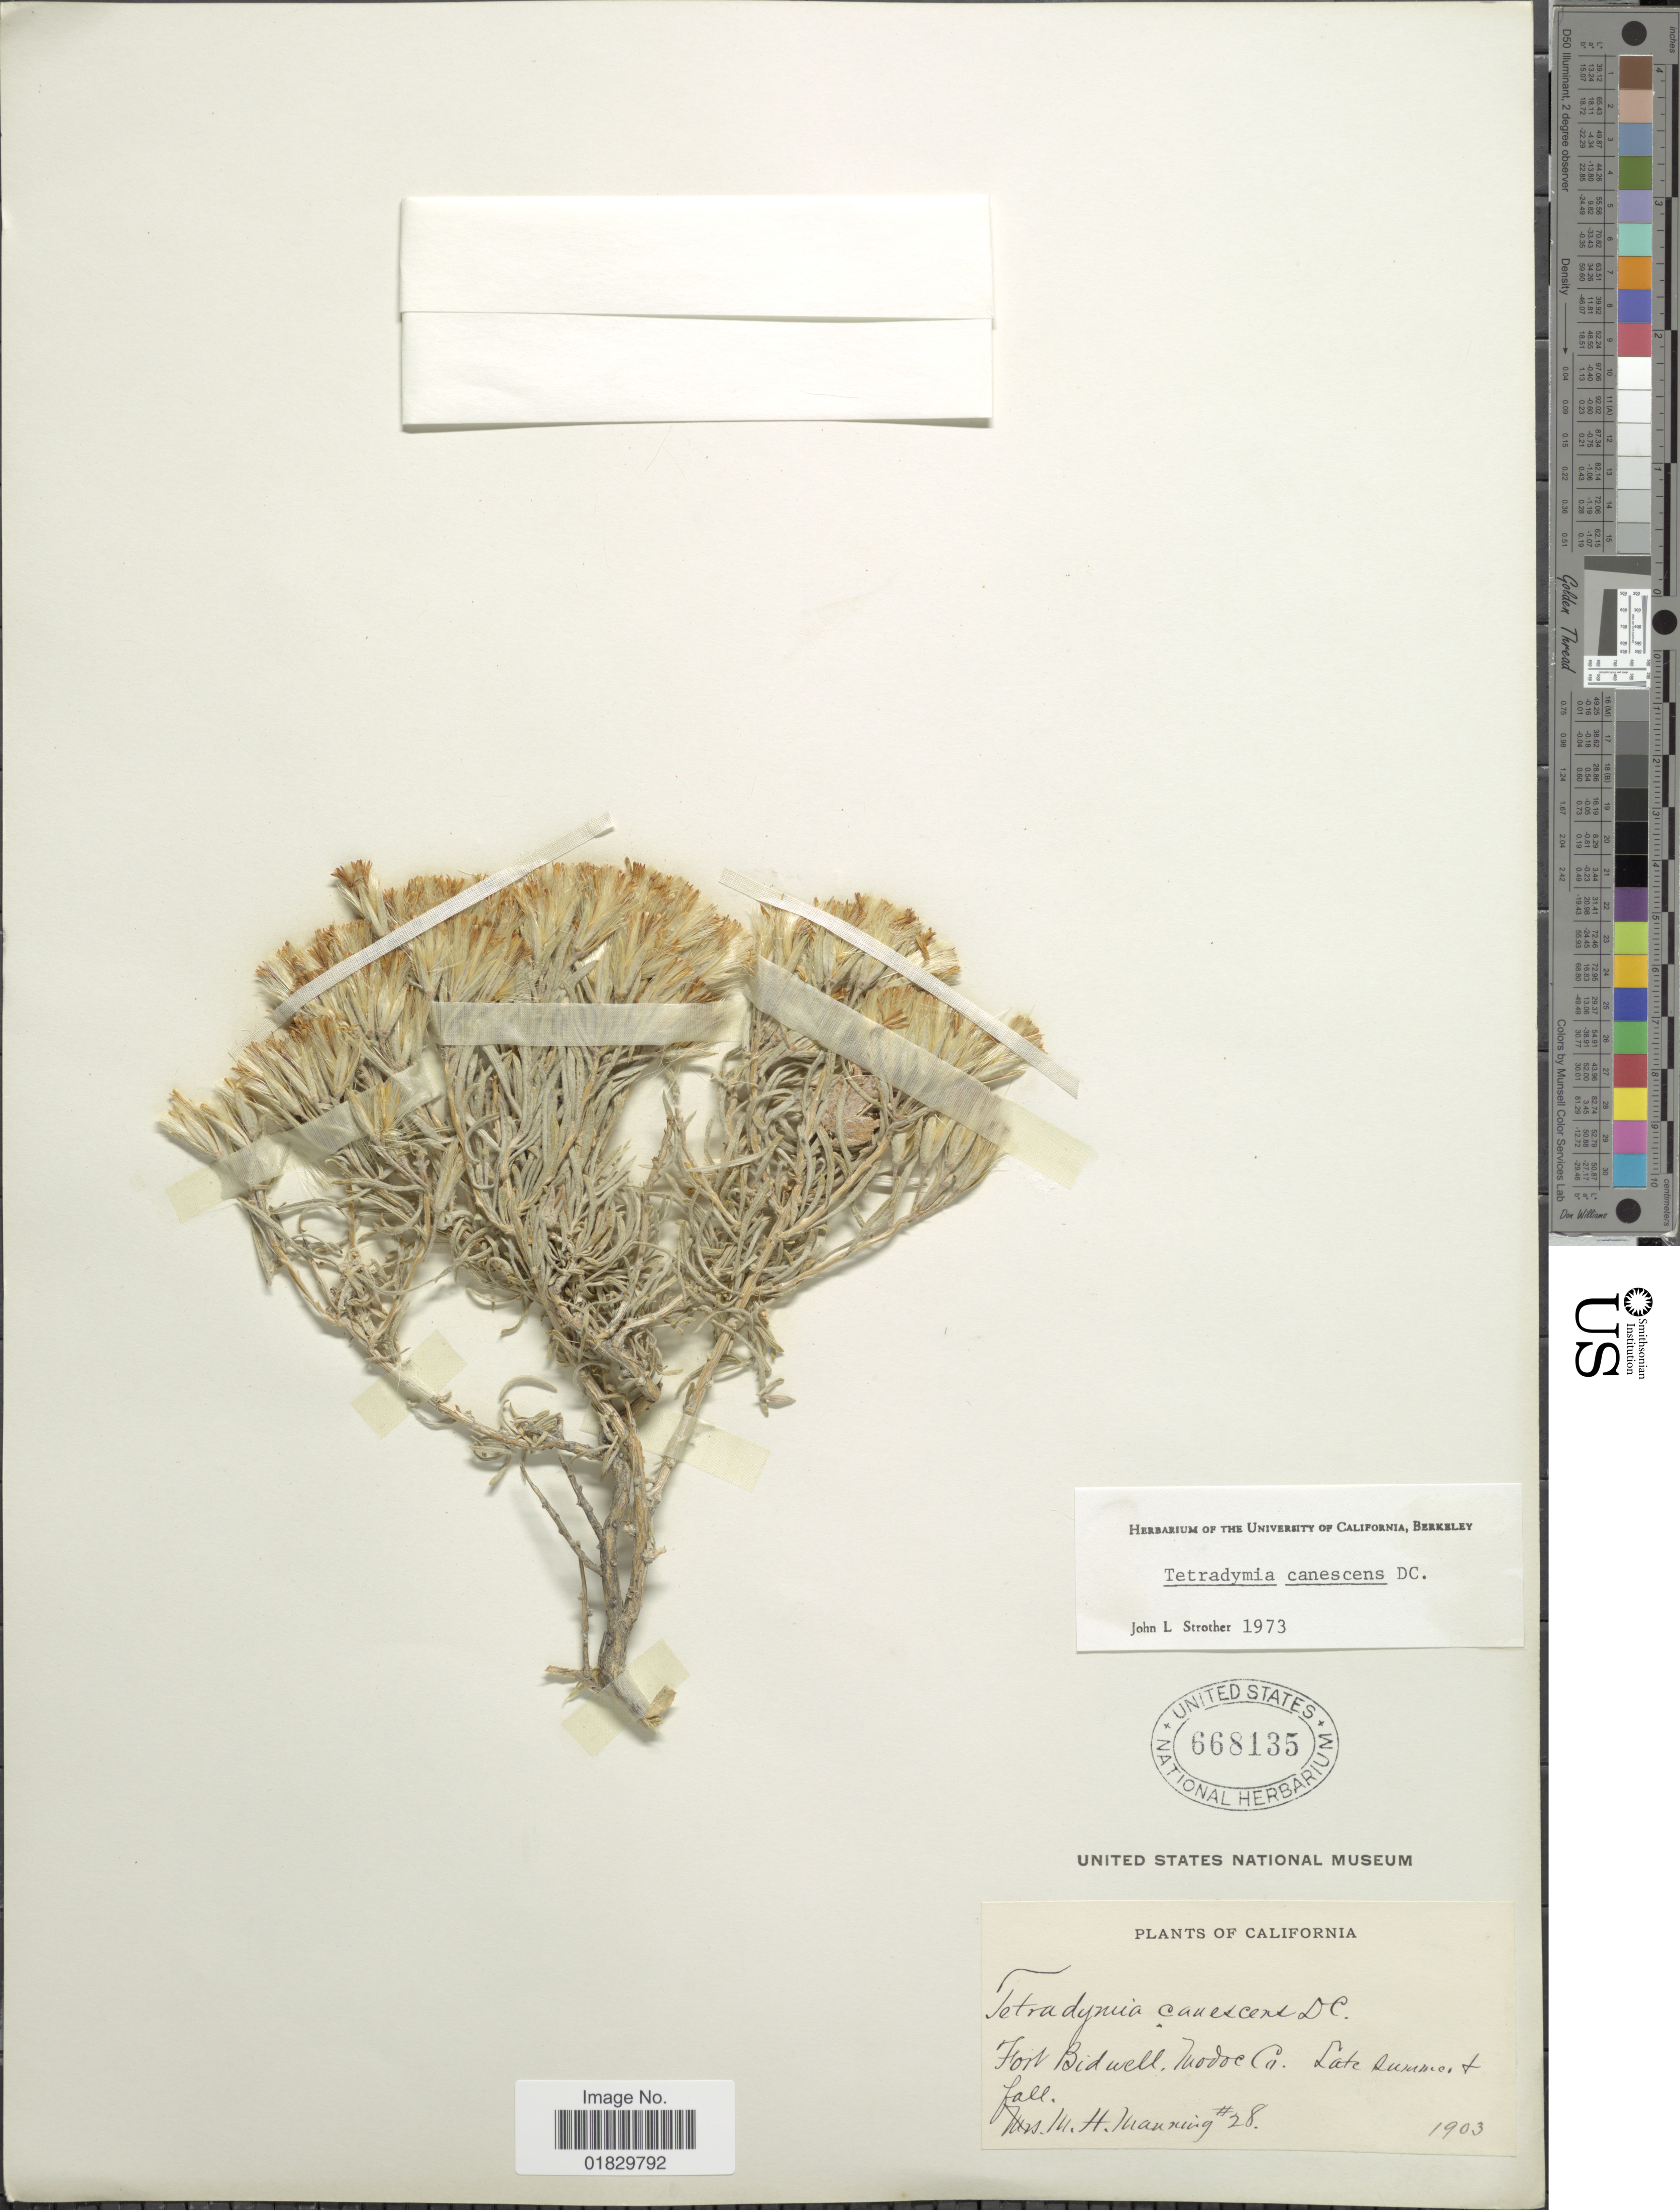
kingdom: Plantae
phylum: Tracheophyta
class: Magnoliopsida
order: Asterales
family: Asteraceae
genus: Tetradymia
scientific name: Tetradymia canescens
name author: DC.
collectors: M. Manning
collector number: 28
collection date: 1903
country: United States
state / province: California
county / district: Modoc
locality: Fort Bidwell, Modoc Co.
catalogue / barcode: US 668135